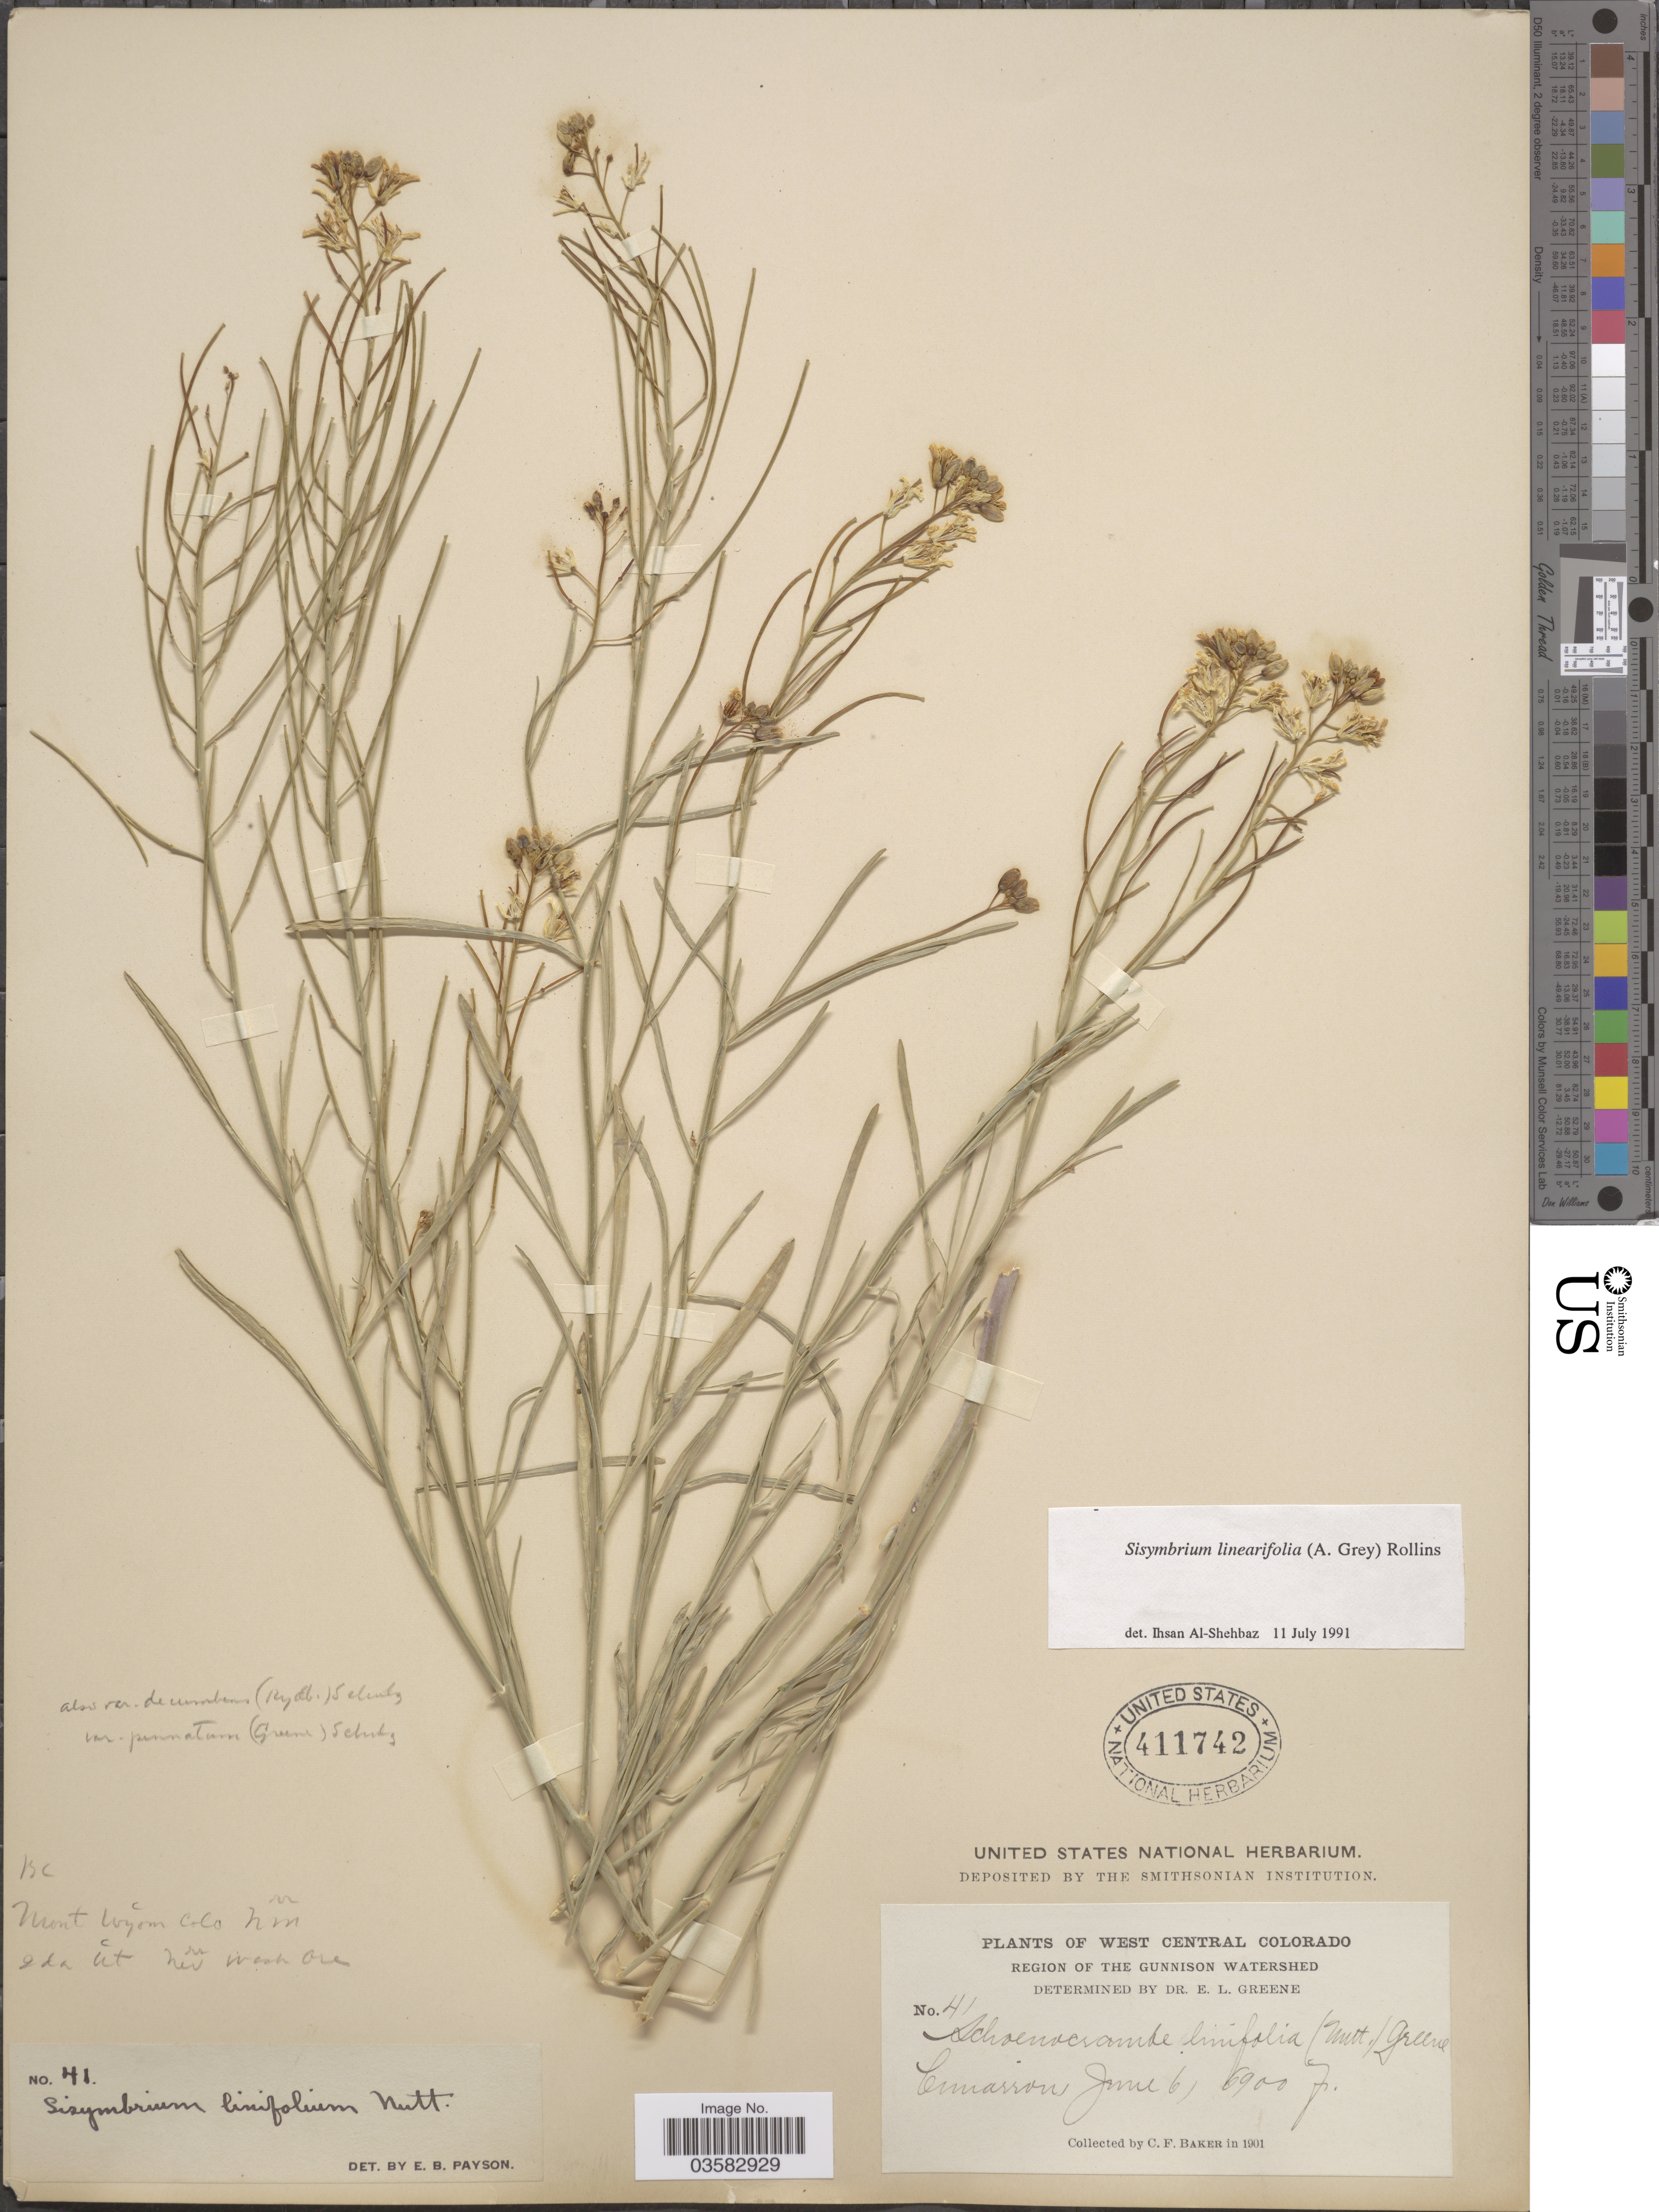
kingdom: Plantae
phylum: Tracheophyta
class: Magnoliopsida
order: Brassicales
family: Brassicaceae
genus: Sisymbrium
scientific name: Sisymbrium linearifolium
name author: (A. Gray) Payson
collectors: C. F. Baker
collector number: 41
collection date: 1901-06-06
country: United States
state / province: Colorado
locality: West Central Colorado. Region of the Gunnison Watershed. Cimarron.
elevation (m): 2103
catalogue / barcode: US 411742